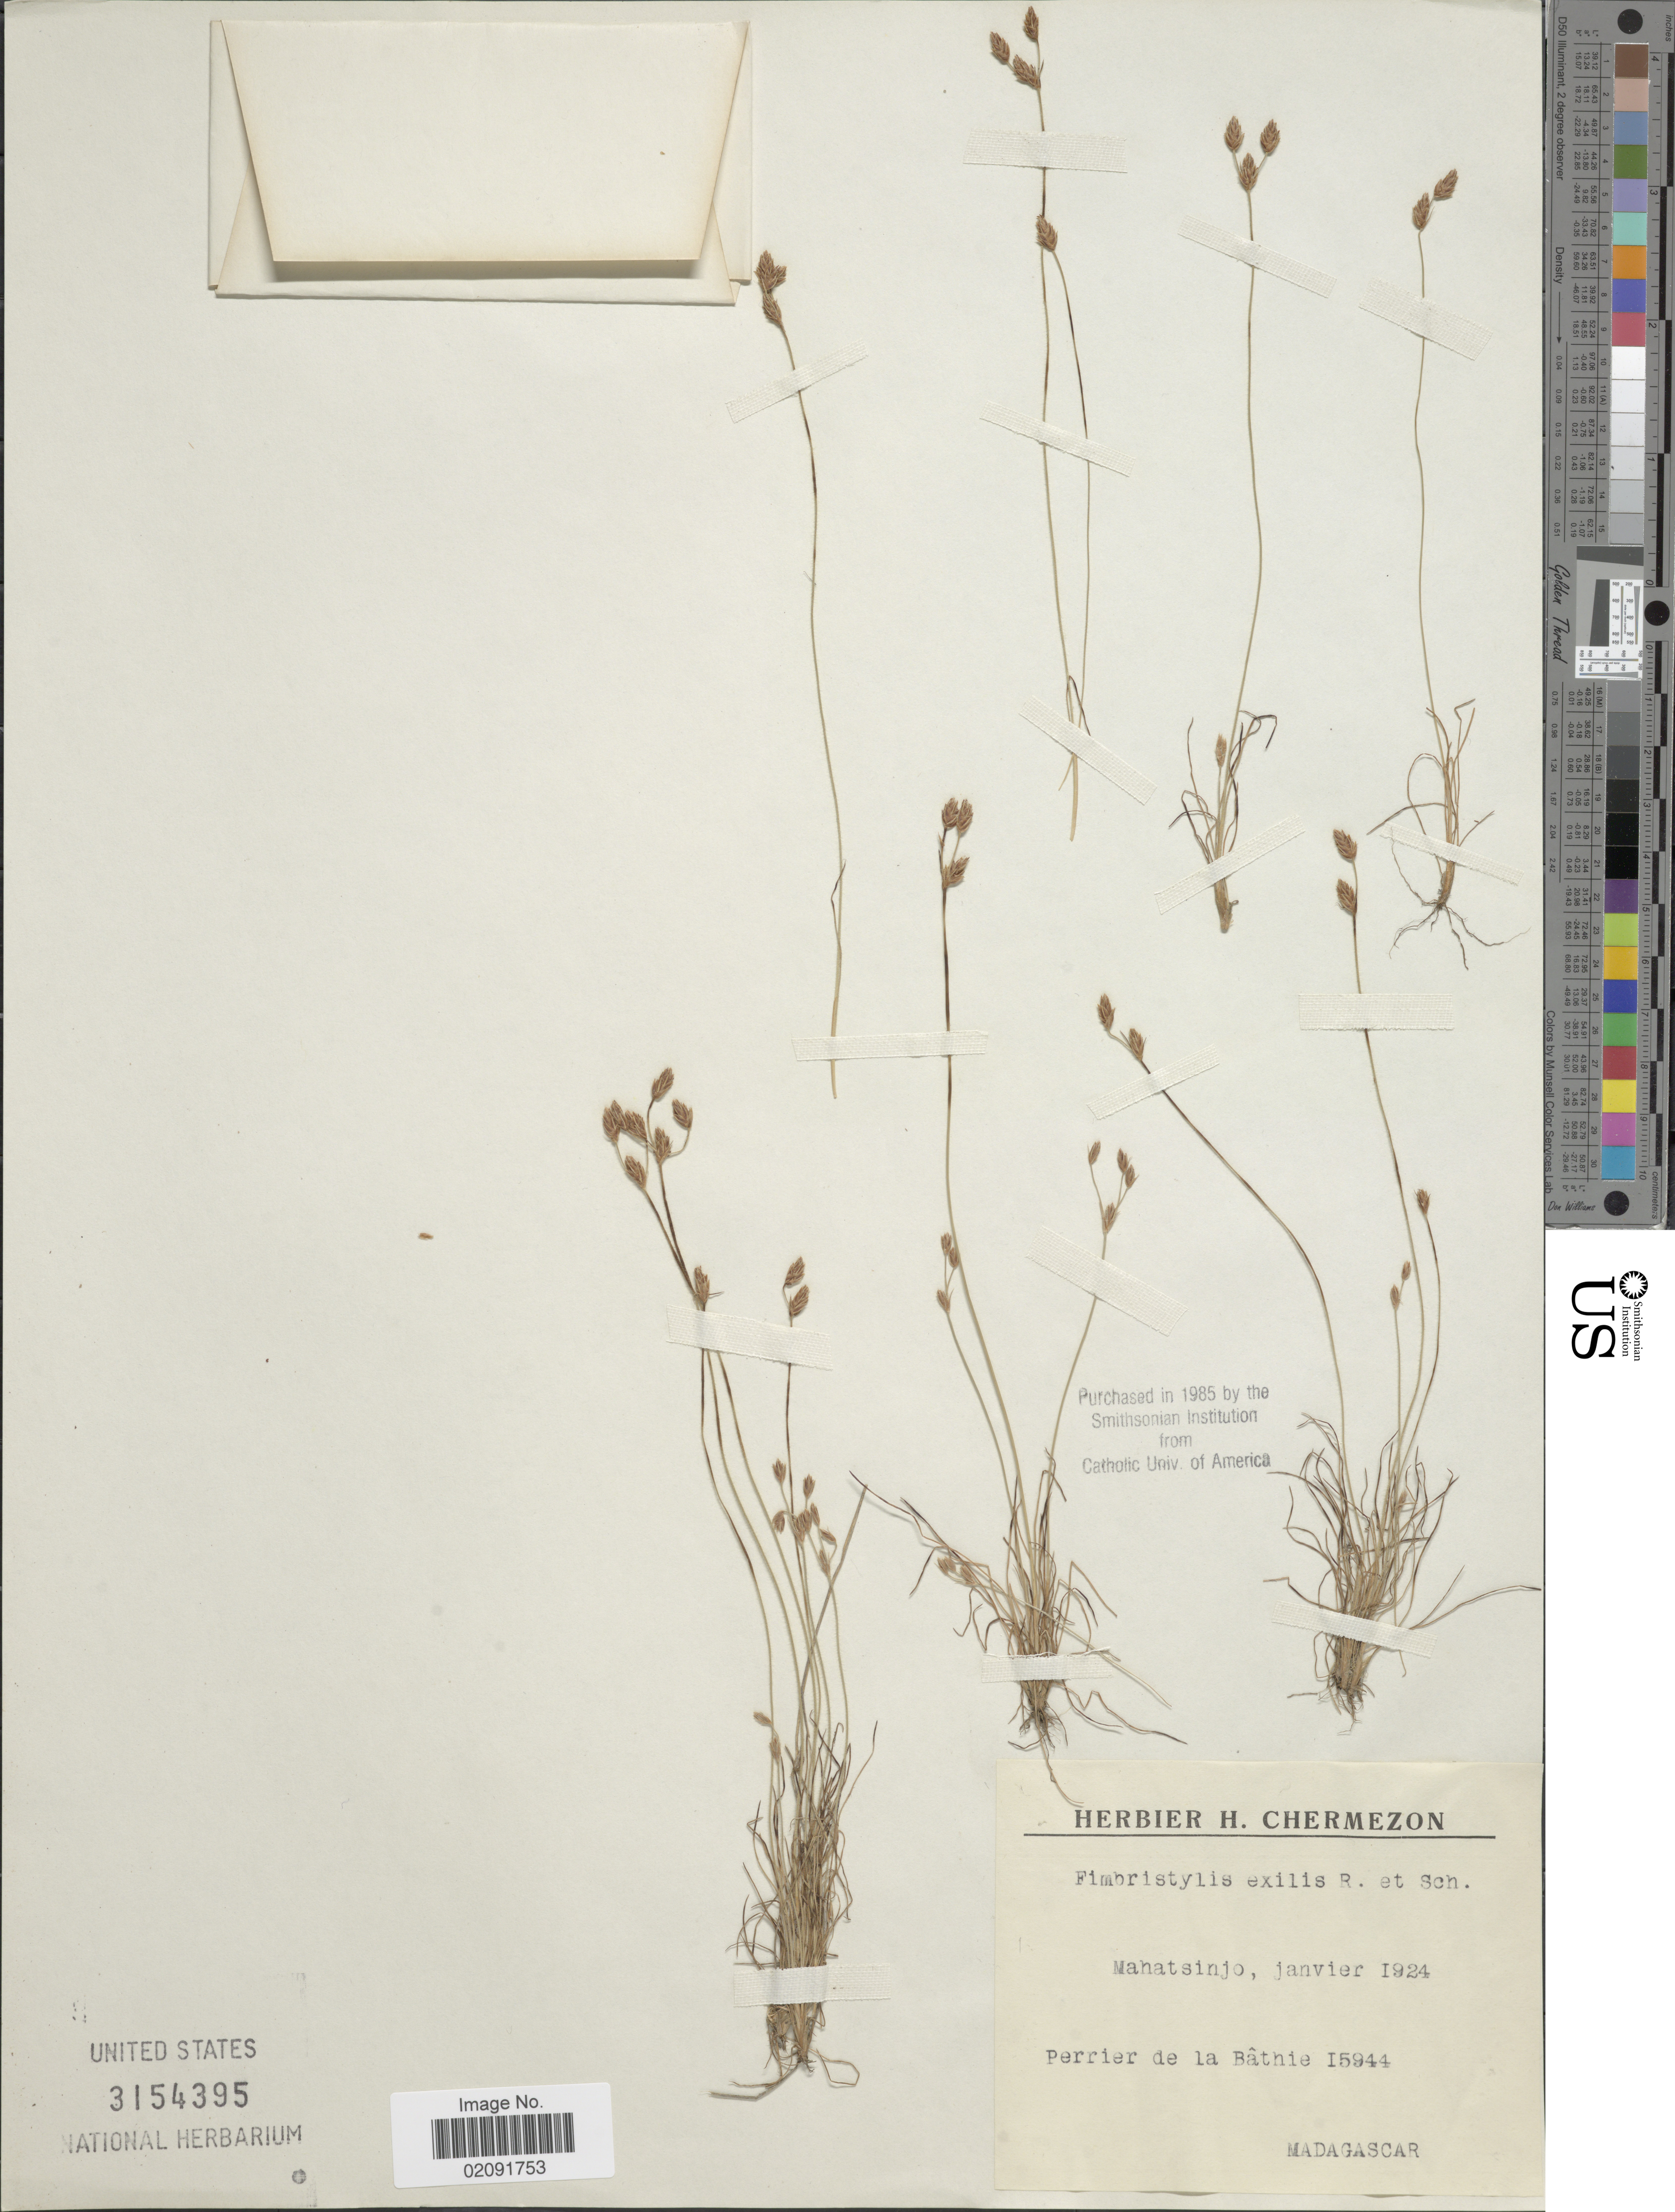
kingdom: Plantae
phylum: Tracheophyta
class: Liliopsida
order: Poales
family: Cyperaceae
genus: Bulbostylis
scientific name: Bulbostylis hispidula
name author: (Vahl) R.W. Haines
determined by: Strong, Mark T., (BOT), Smithsonian Institution - National Museum of Natural History (UNITED STATES)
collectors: Perrier de la Bâthie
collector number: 15944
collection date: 1924-01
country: Madagascar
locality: Mahatsinjo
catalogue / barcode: US 3154395